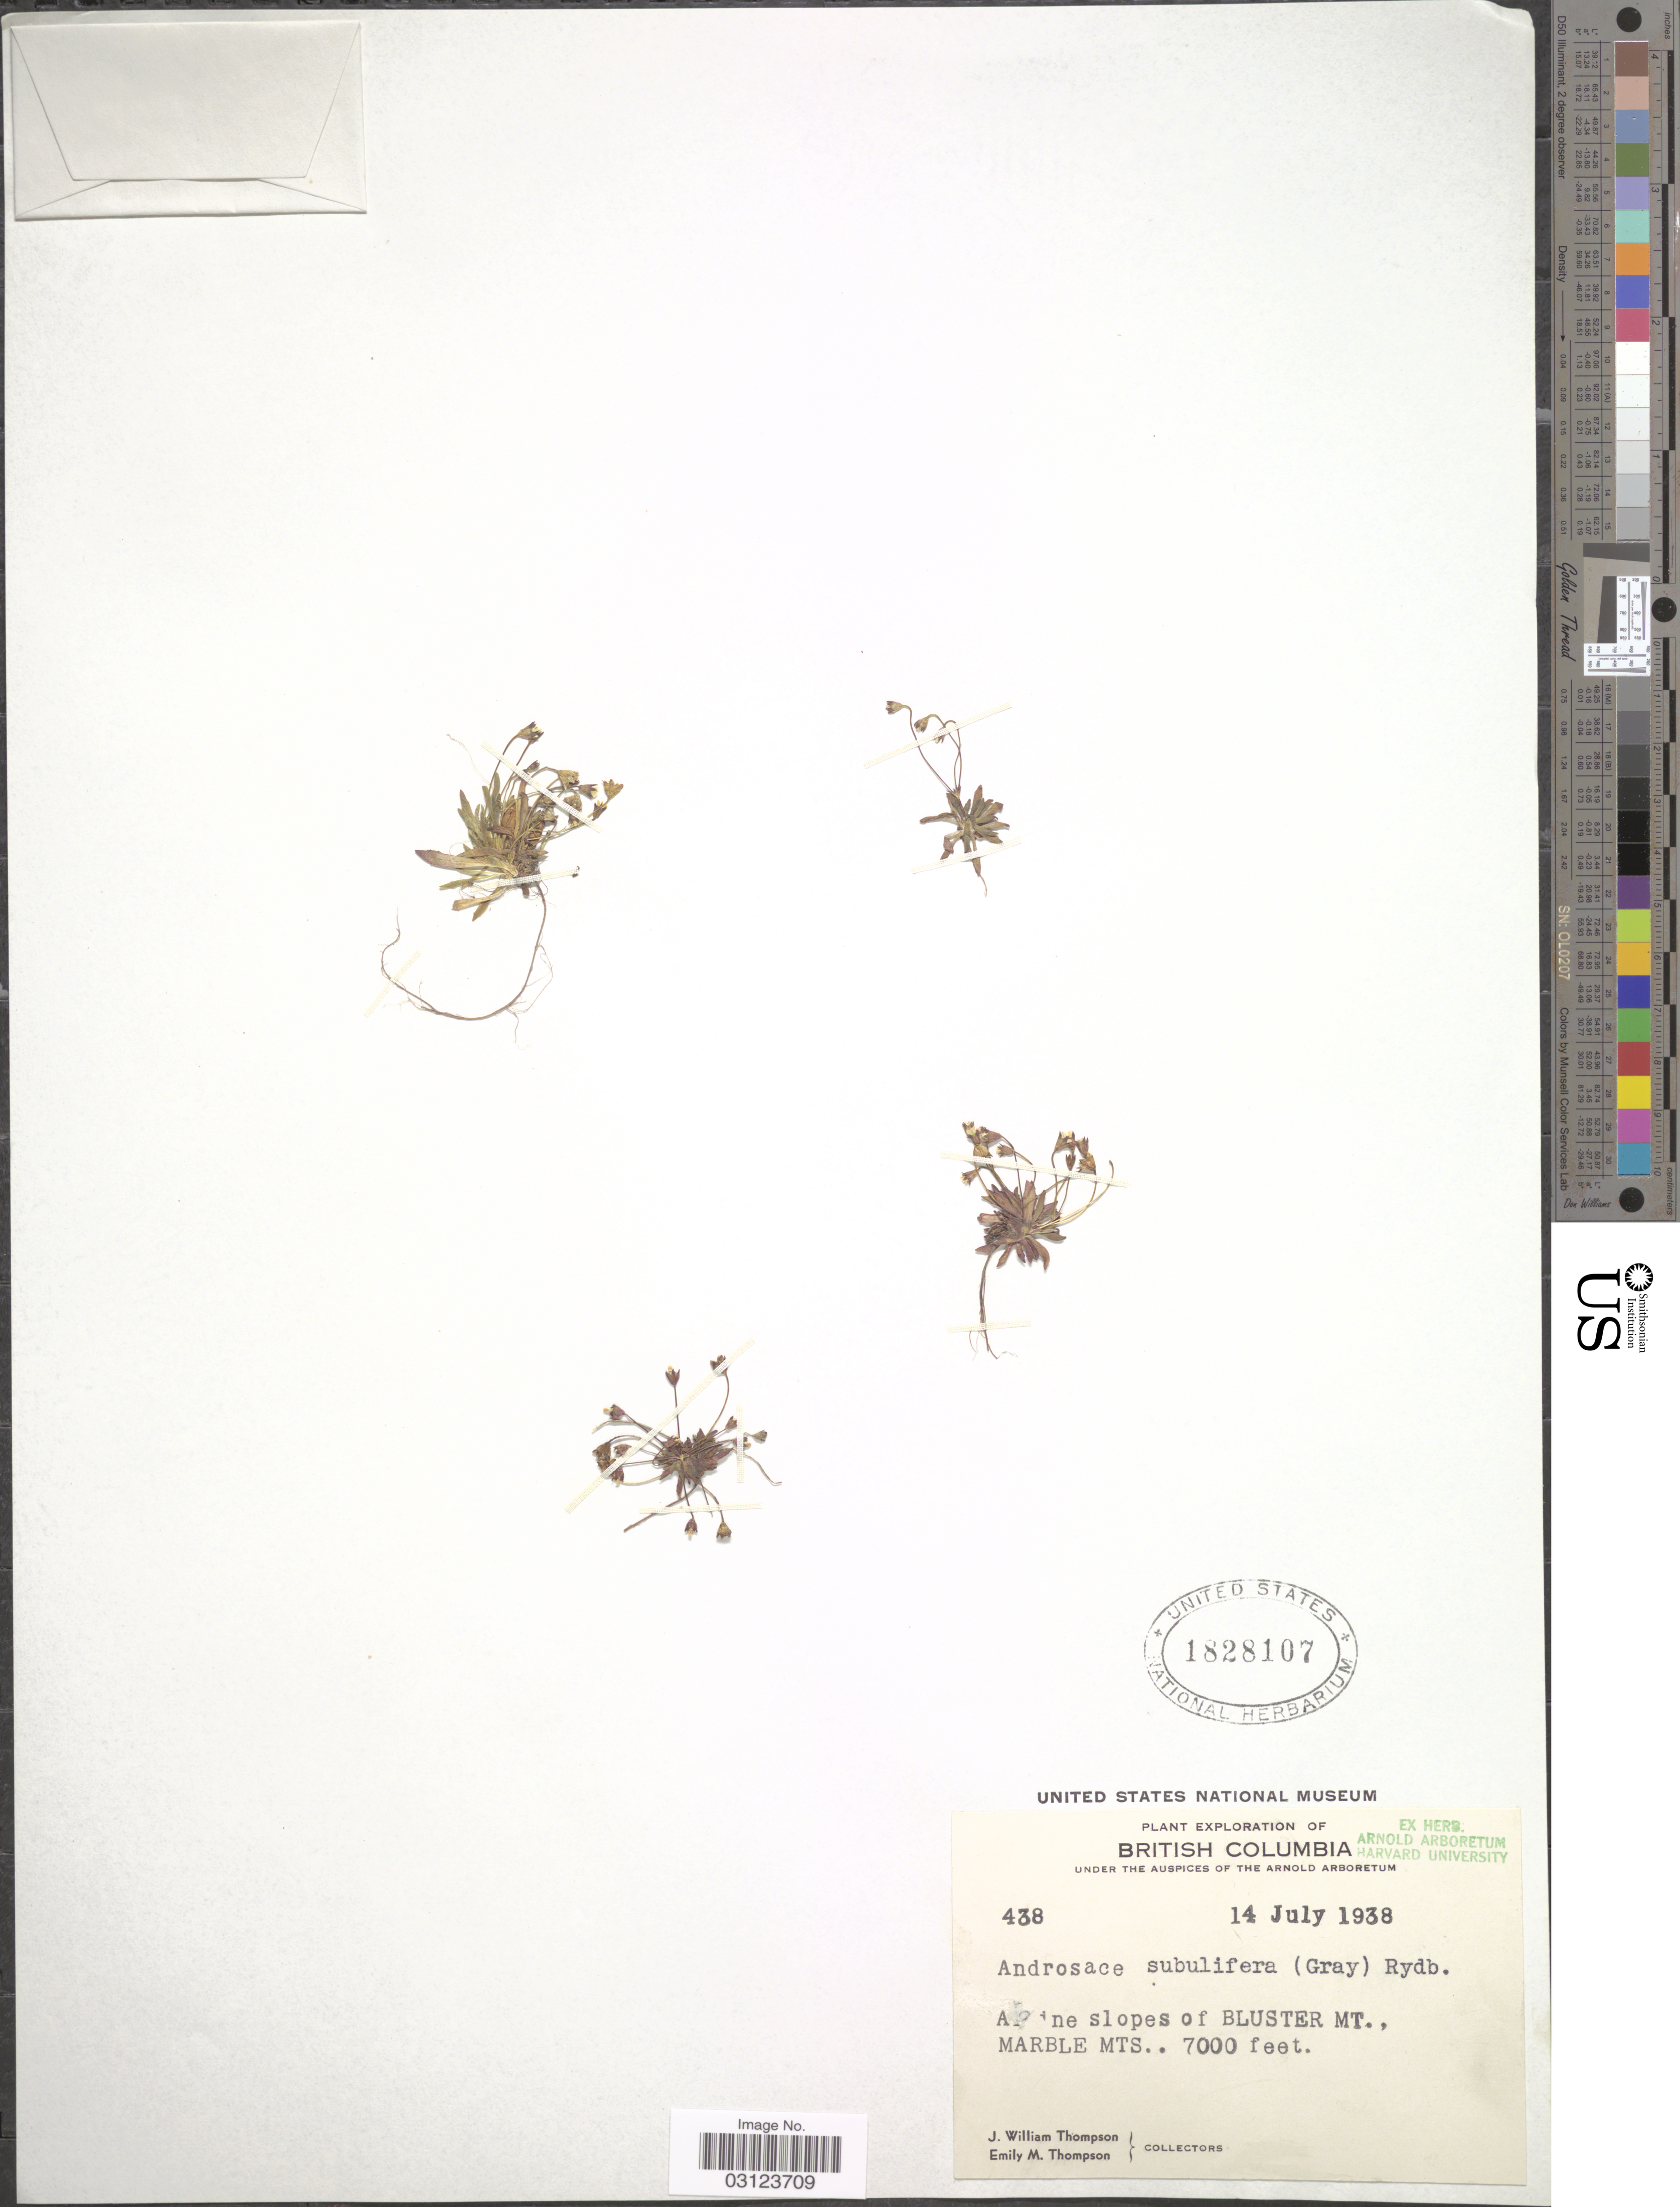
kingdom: Plantae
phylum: Tracheophyta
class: Magnoliopsida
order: Ericales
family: Primulaceae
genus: Androsace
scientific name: Androsace septentrionalis subsp. subulifera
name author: (A. Gray) G.T. Robbins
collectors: J. W. Thompson & E. M. Thompson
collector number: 438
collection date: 1938-07-14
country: Canada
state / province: British Columbia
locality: Alpine slopes of Bluster Mt., Marble Mts.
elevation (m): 2134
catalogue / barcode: US 1828107